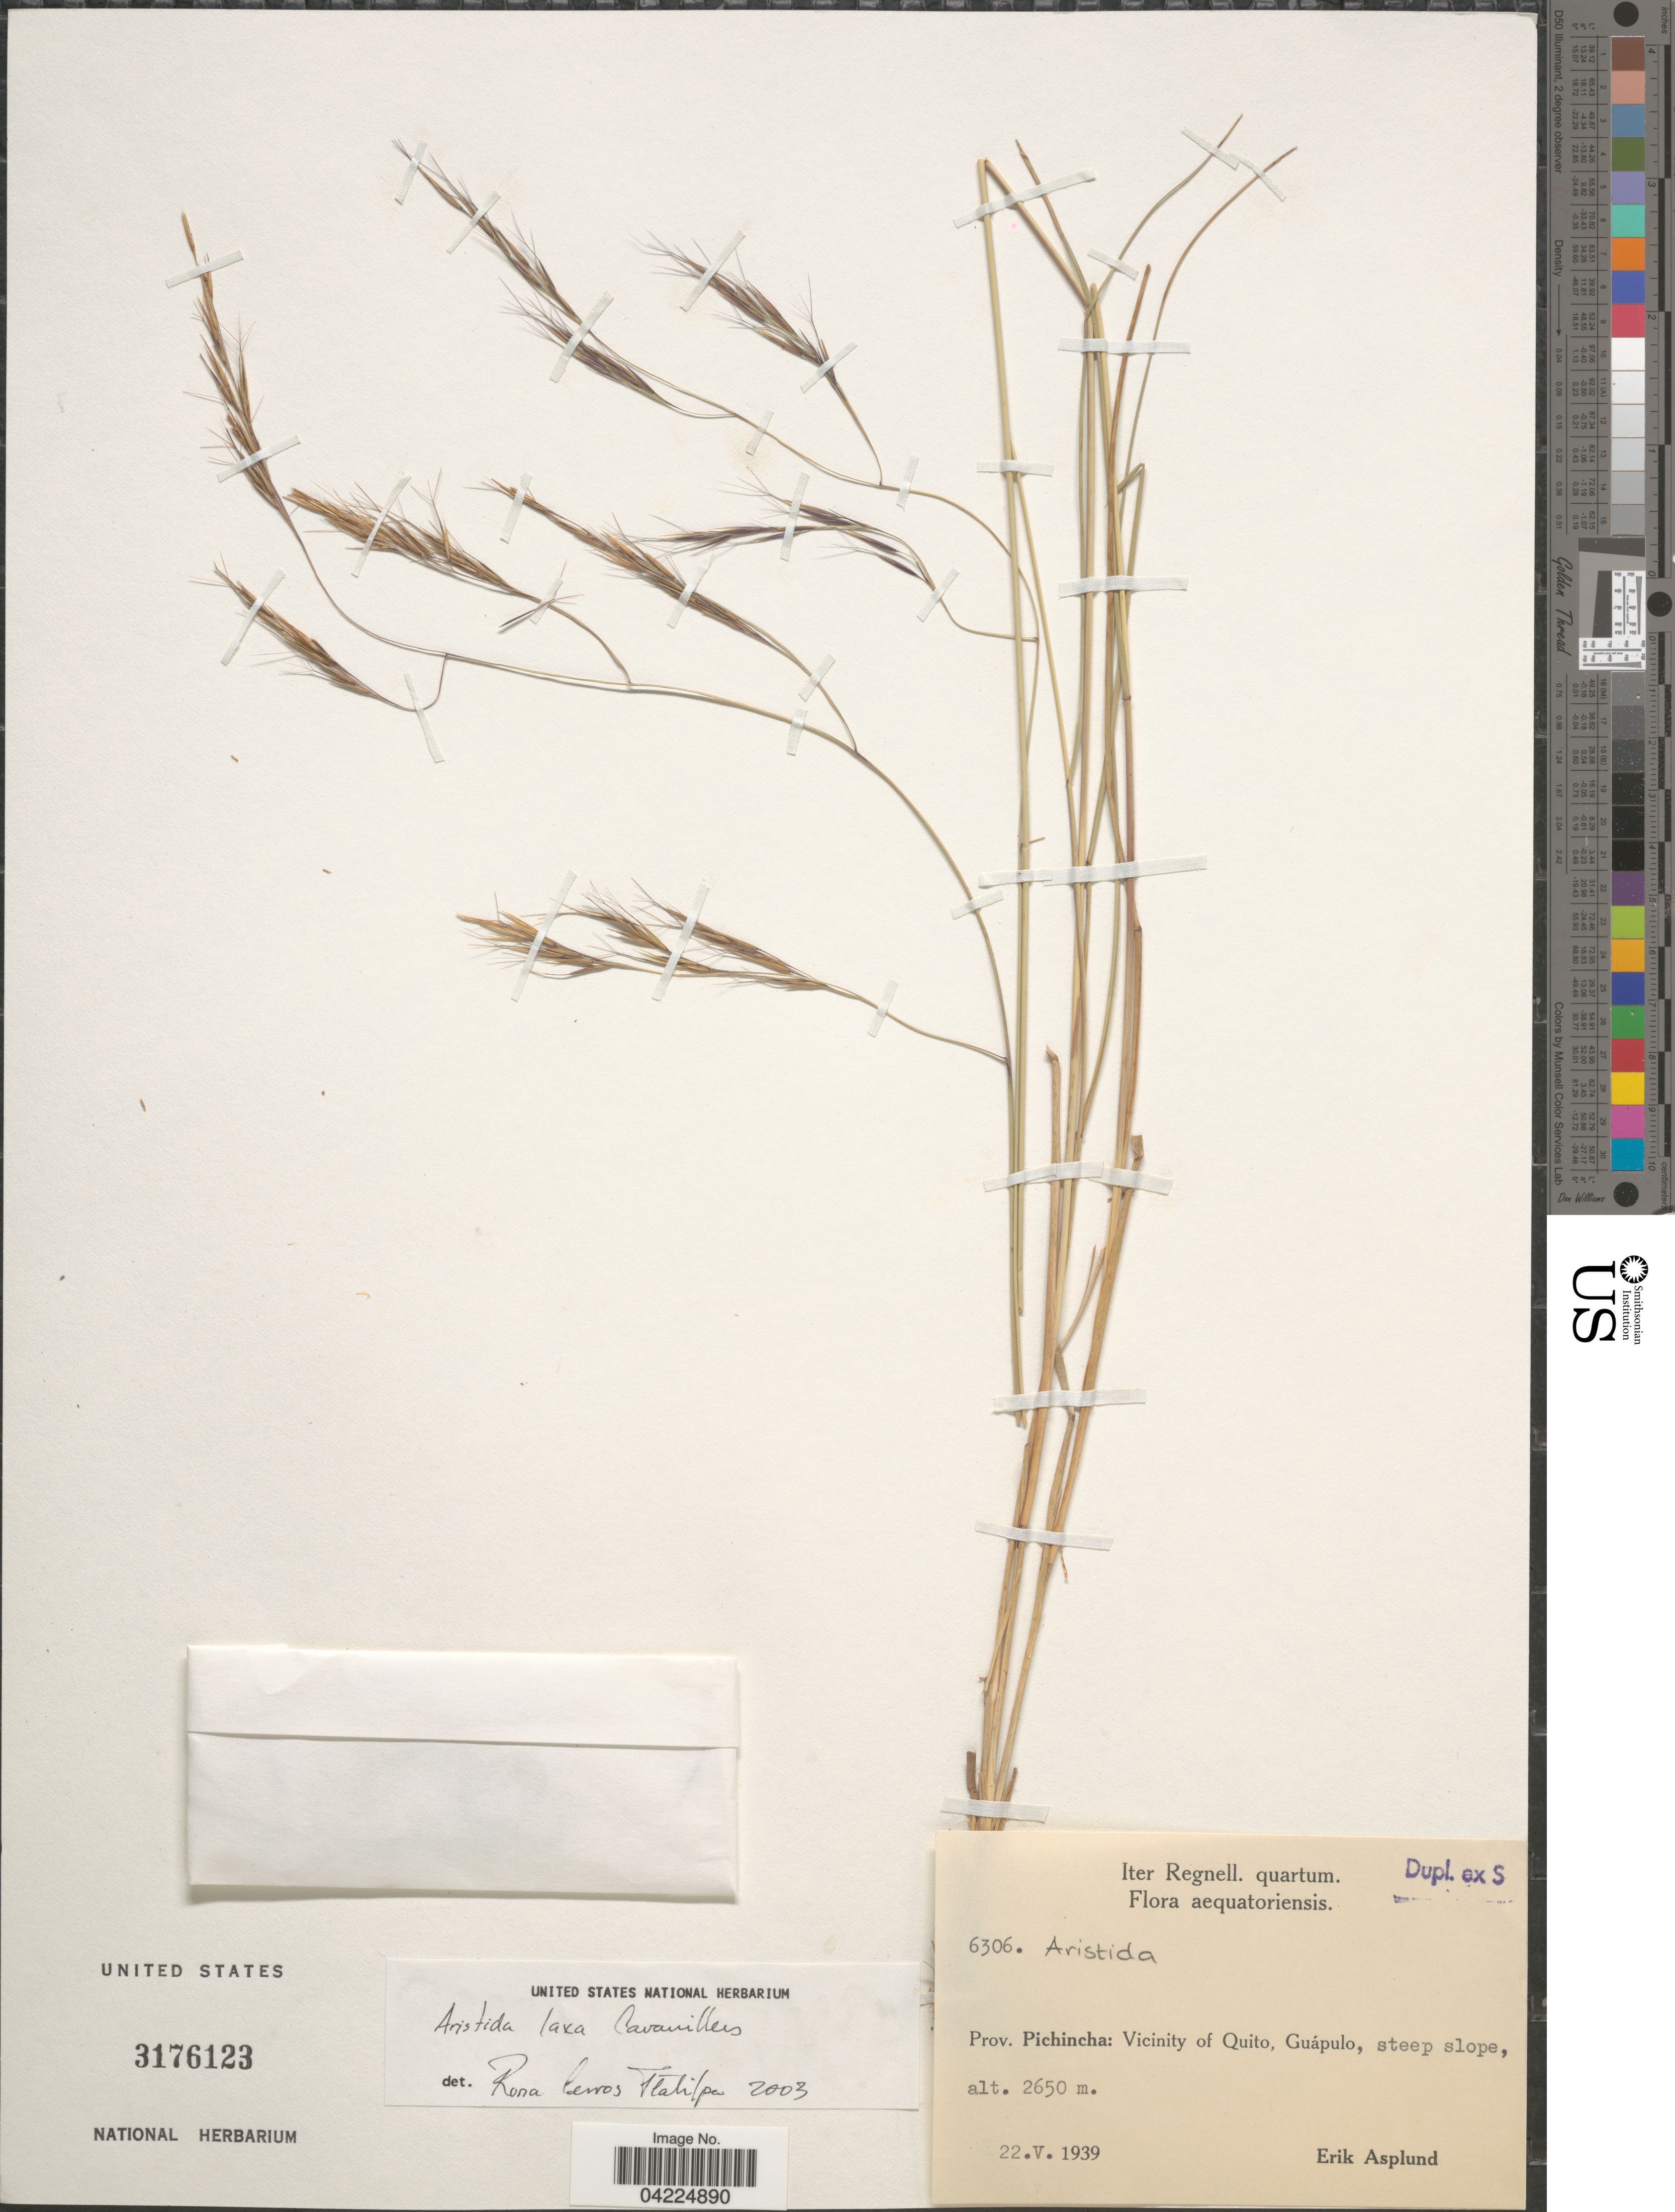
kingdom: Plantae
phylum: Tracheophyta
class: Liliopsida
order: Poales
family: Poaceae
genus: Aristida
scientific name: Aristida laxa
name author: Cav.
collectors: E. Asplund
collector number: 6306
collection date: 1939-05-22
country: Ecuador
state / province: Pichincha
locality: Iter Regnell. quartum. Aequatoriensis. Vicinity of Quito, Guápulo, steep slope.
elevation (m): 2650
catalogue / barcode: US 3176123